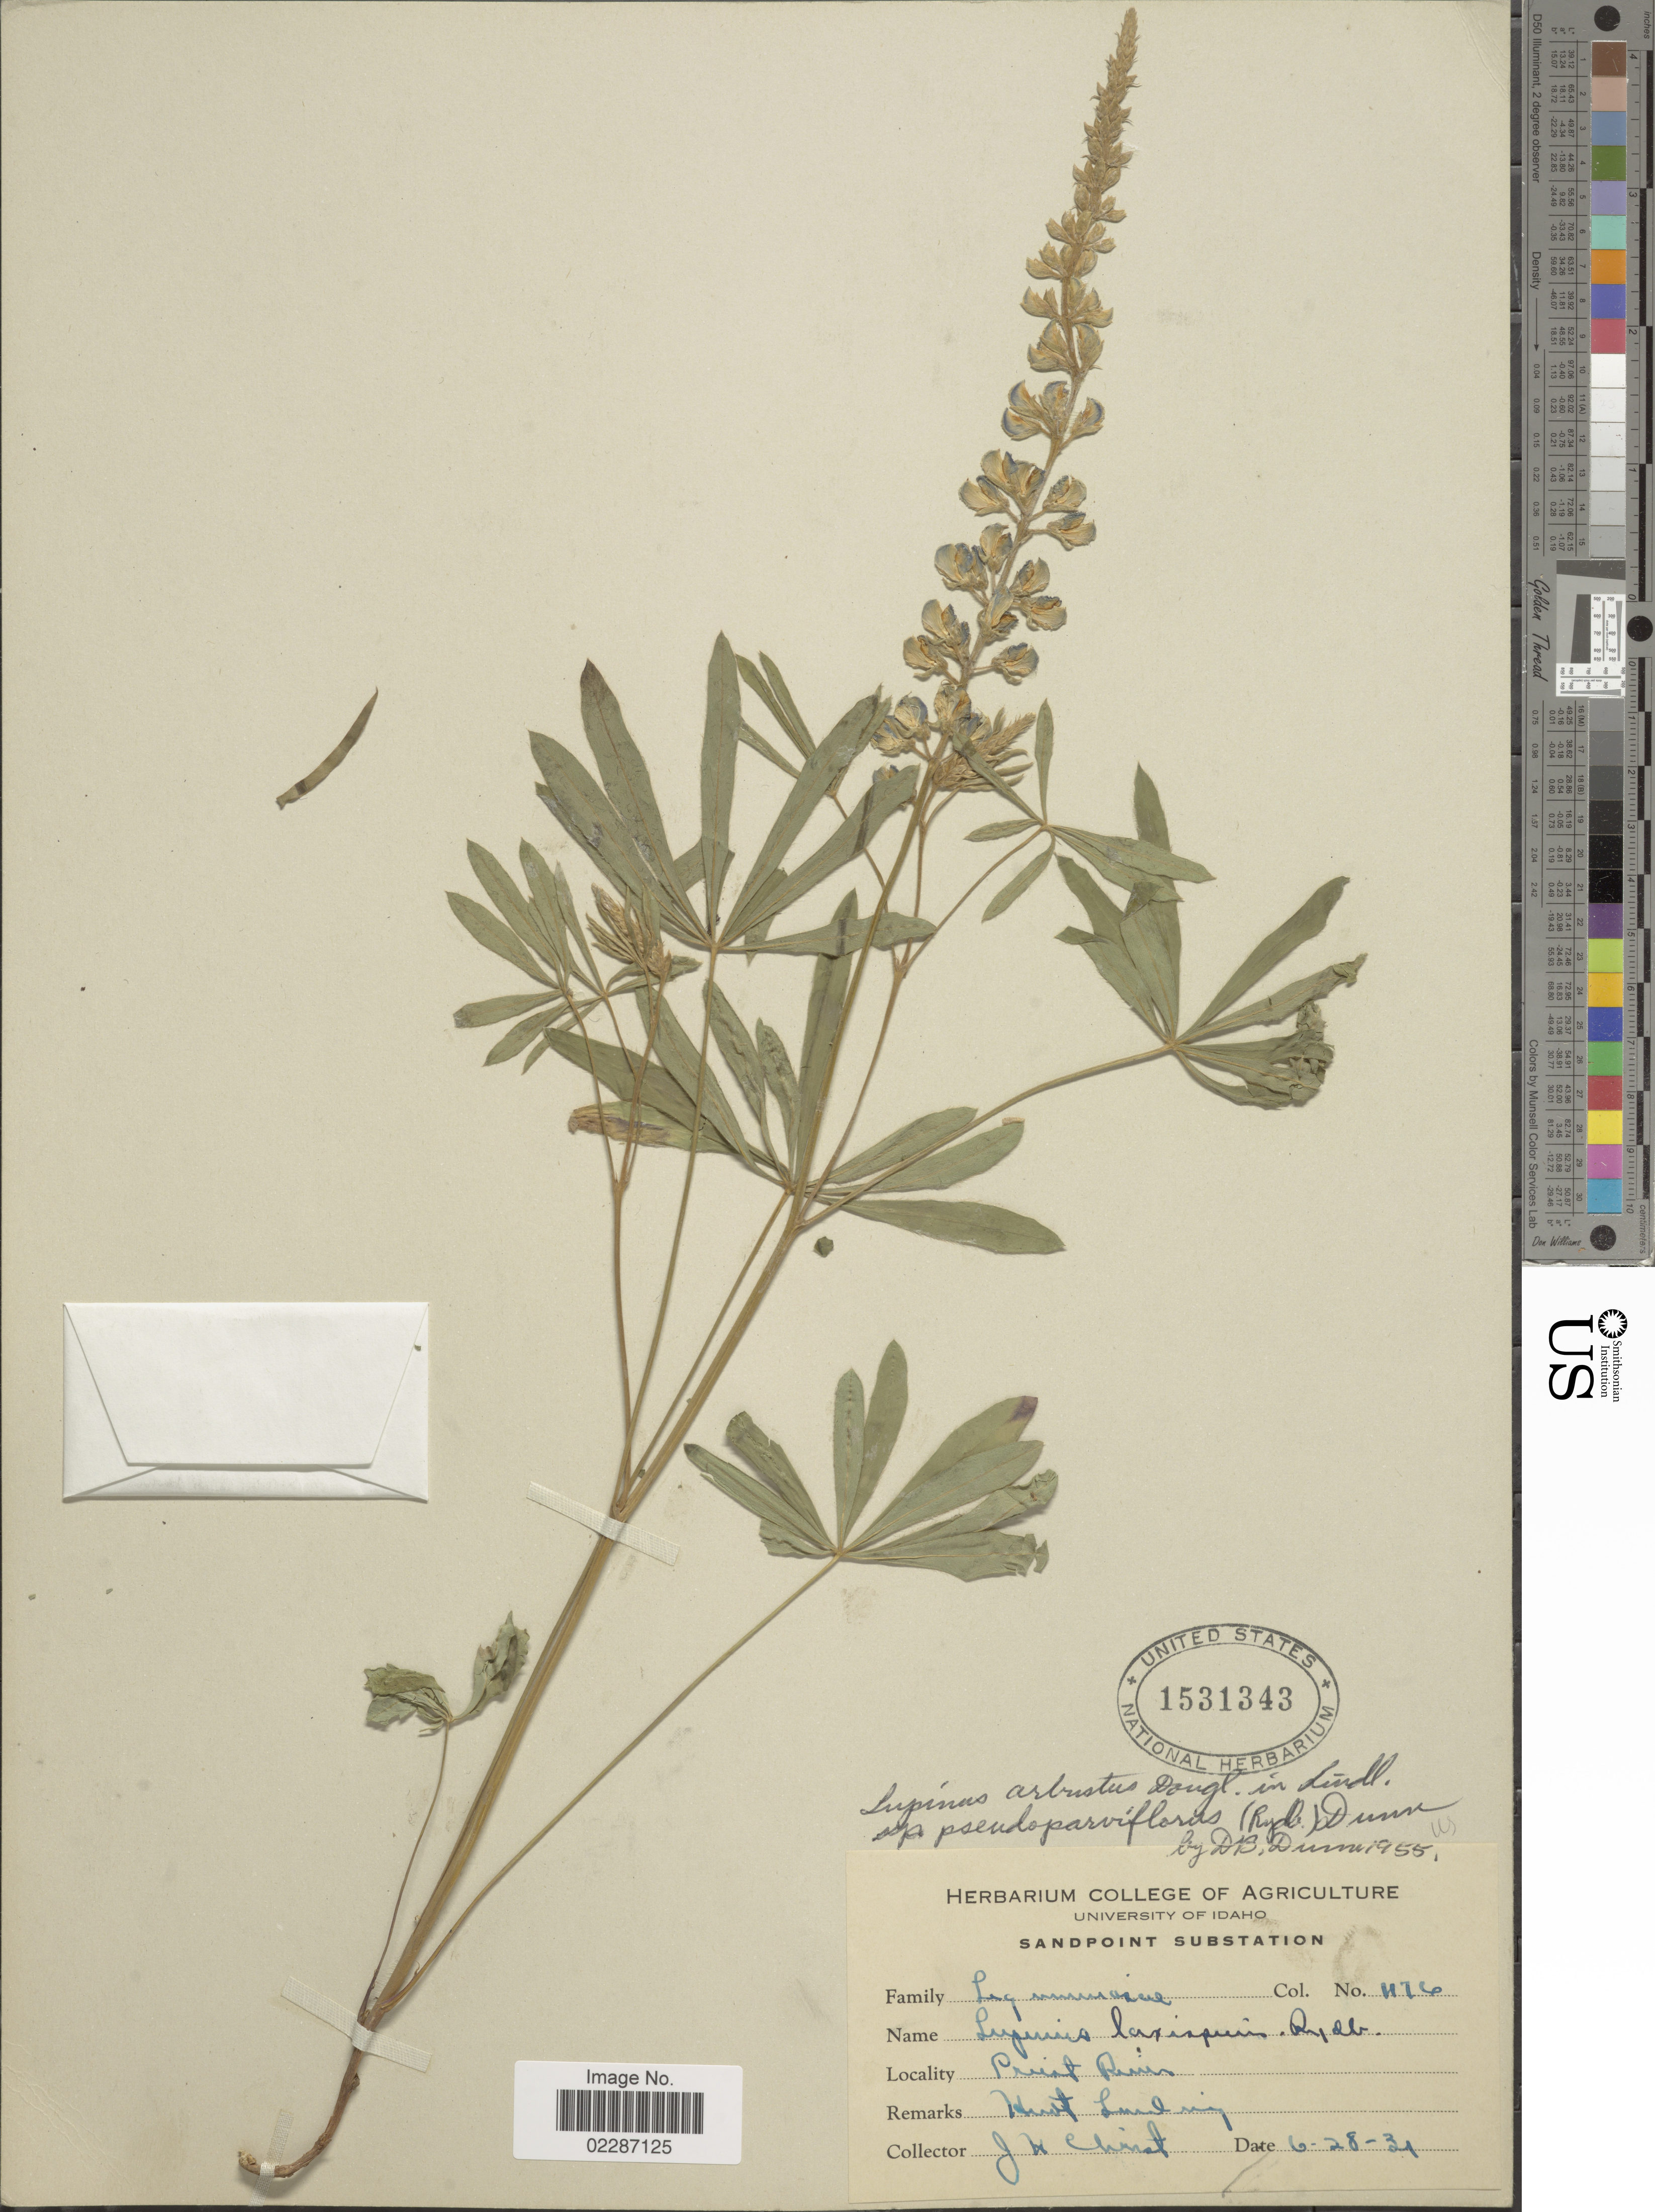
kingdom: Plantae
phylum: Tracheophyta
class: Magnoliopsida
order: Fabales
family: Fabaceae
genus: Lupinus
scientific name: Lupinus pseudoparviflorus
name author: Rydb.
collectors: J. H. Christ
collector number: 1176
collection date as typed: Transcribed d/m/y: 28/6/34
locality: Priest Ruines [interpreted]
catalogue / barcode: US 1531343